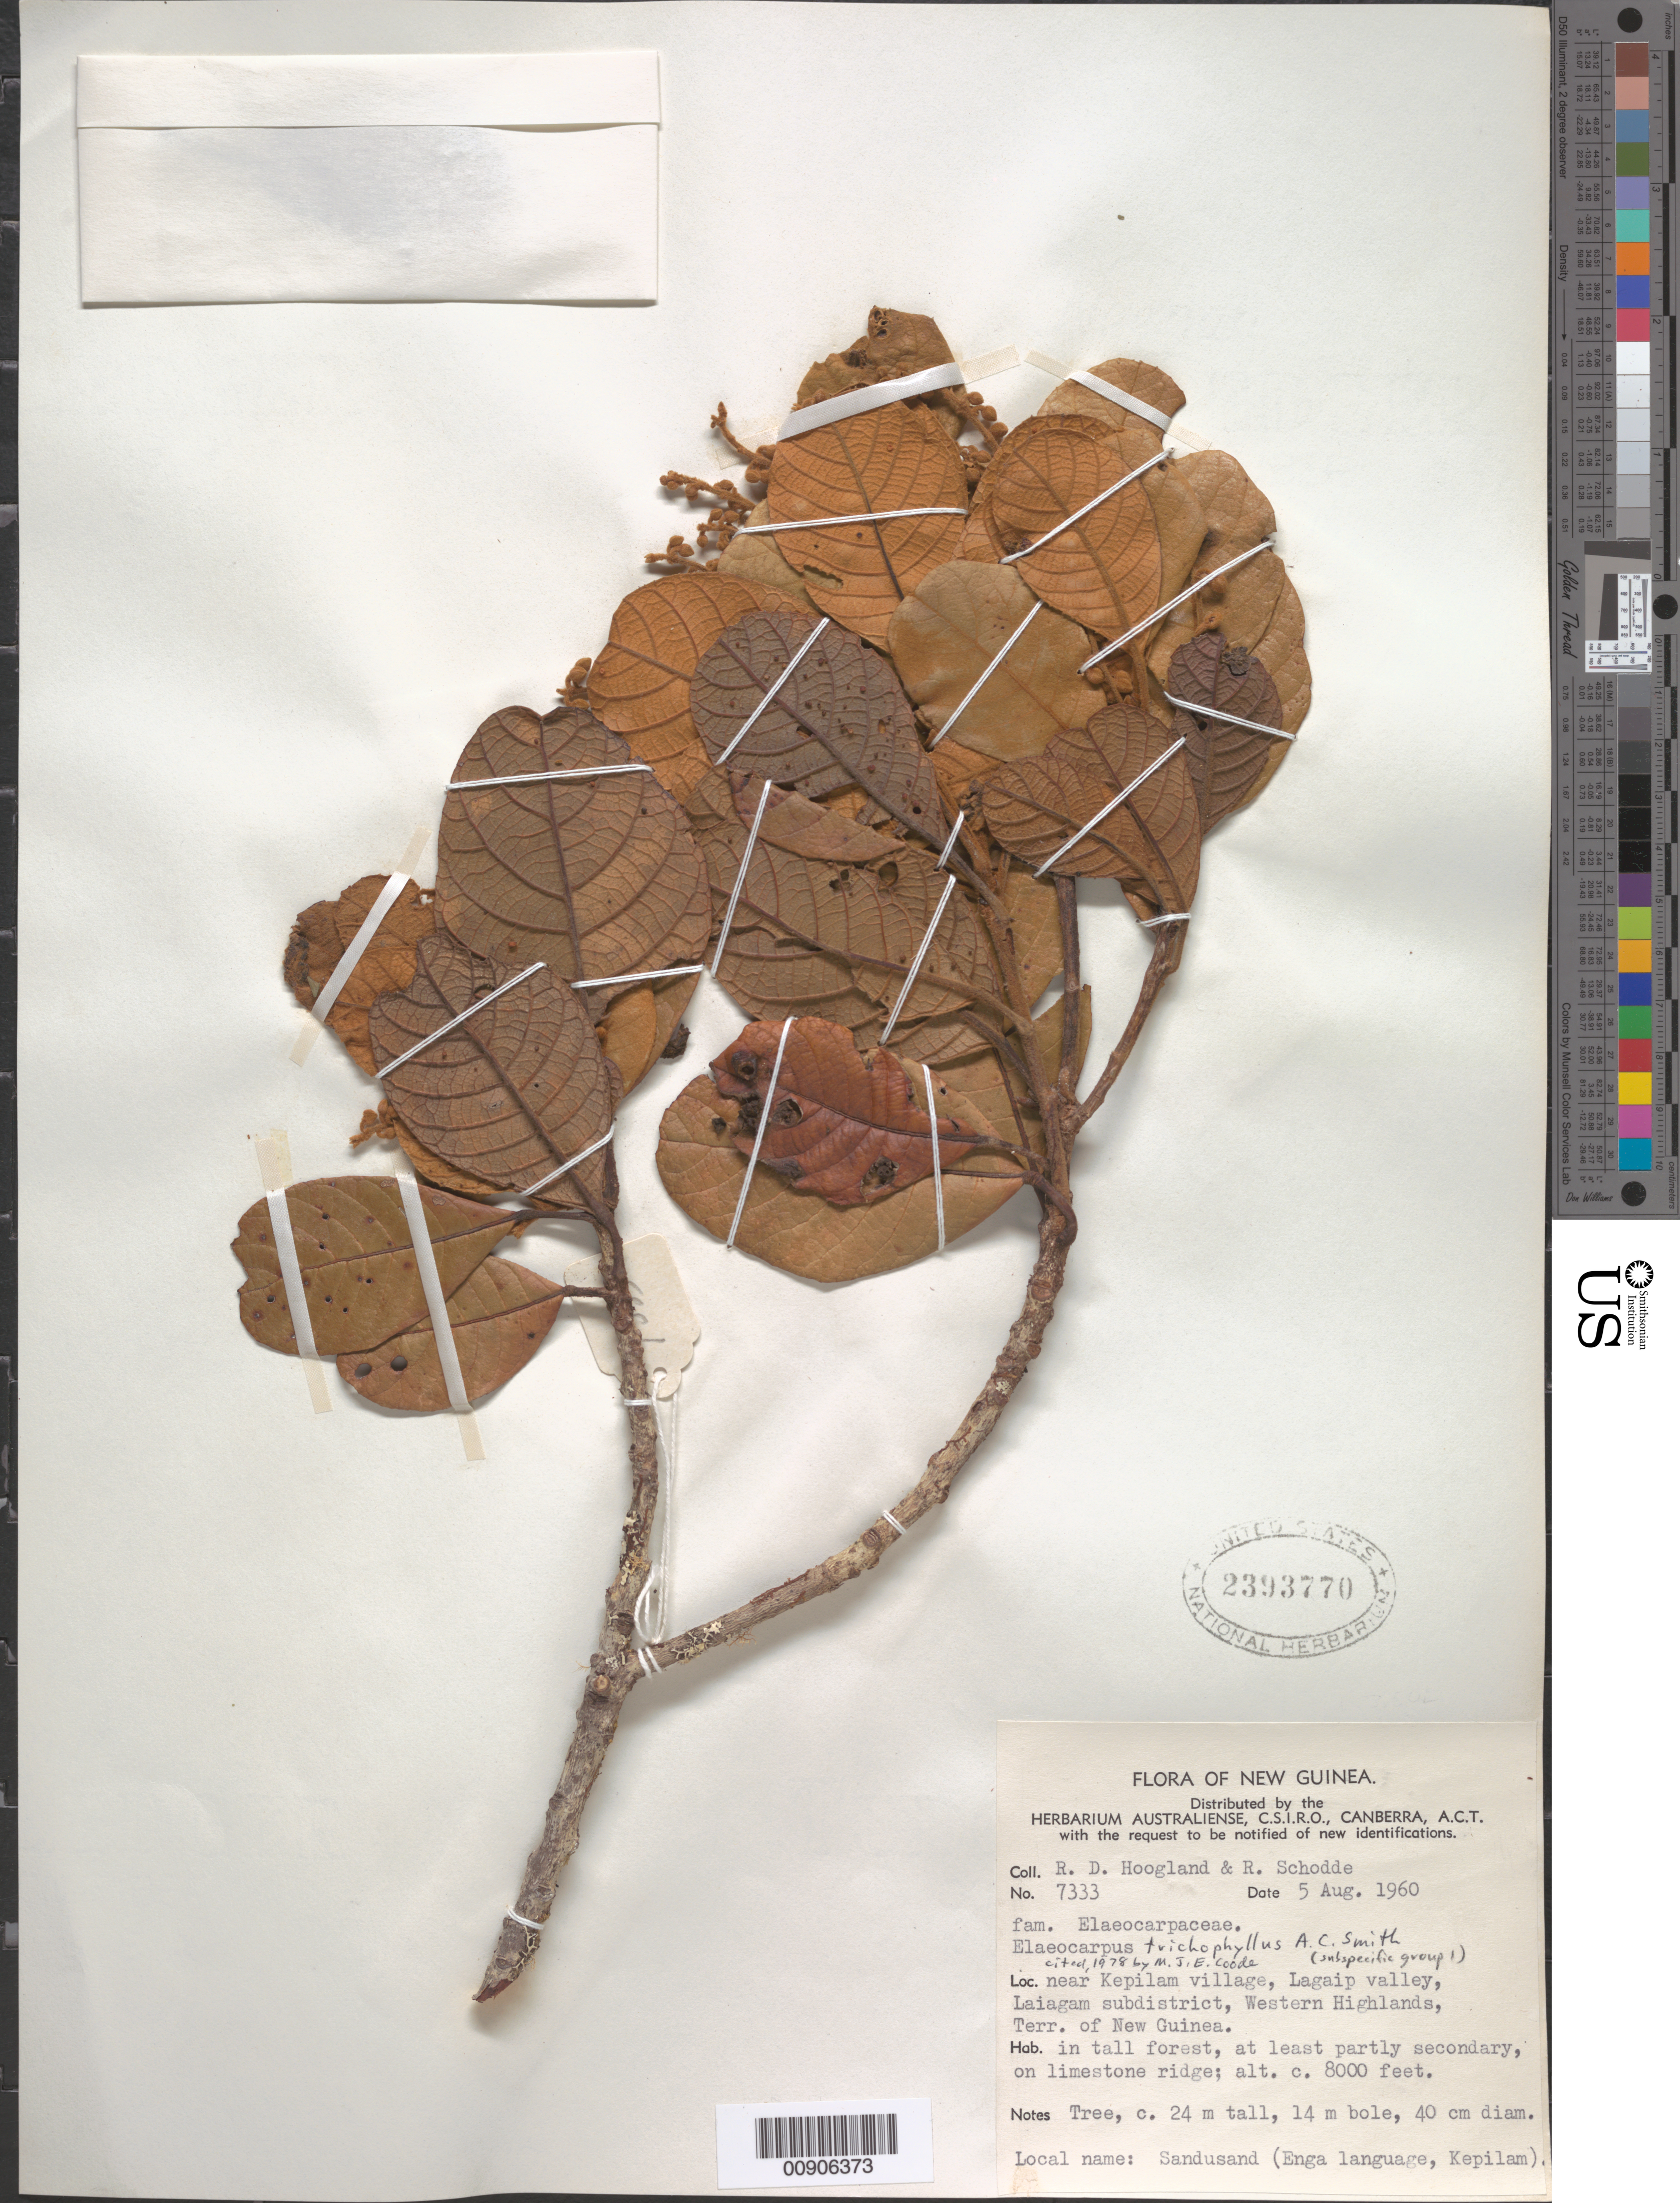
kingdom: Plantae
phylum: Tracheophyta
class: Magnoliopsida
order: Oxalidales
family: Elaeocarpaceae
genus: Elaeocarpus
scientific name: Elaeocarpus trichophyllus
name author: A.C. Sm.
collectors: R. D. Hoogland & R. Schodde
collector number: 7333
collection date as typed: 05 Aug 1960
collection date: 1960-08-05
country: Papua New Guinea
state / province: Enga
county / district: Laiagam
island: New Guinea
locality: near Kepilam village, Lagaip valley, Laigam subdistrict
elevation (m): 2438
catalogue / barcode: US 2393770